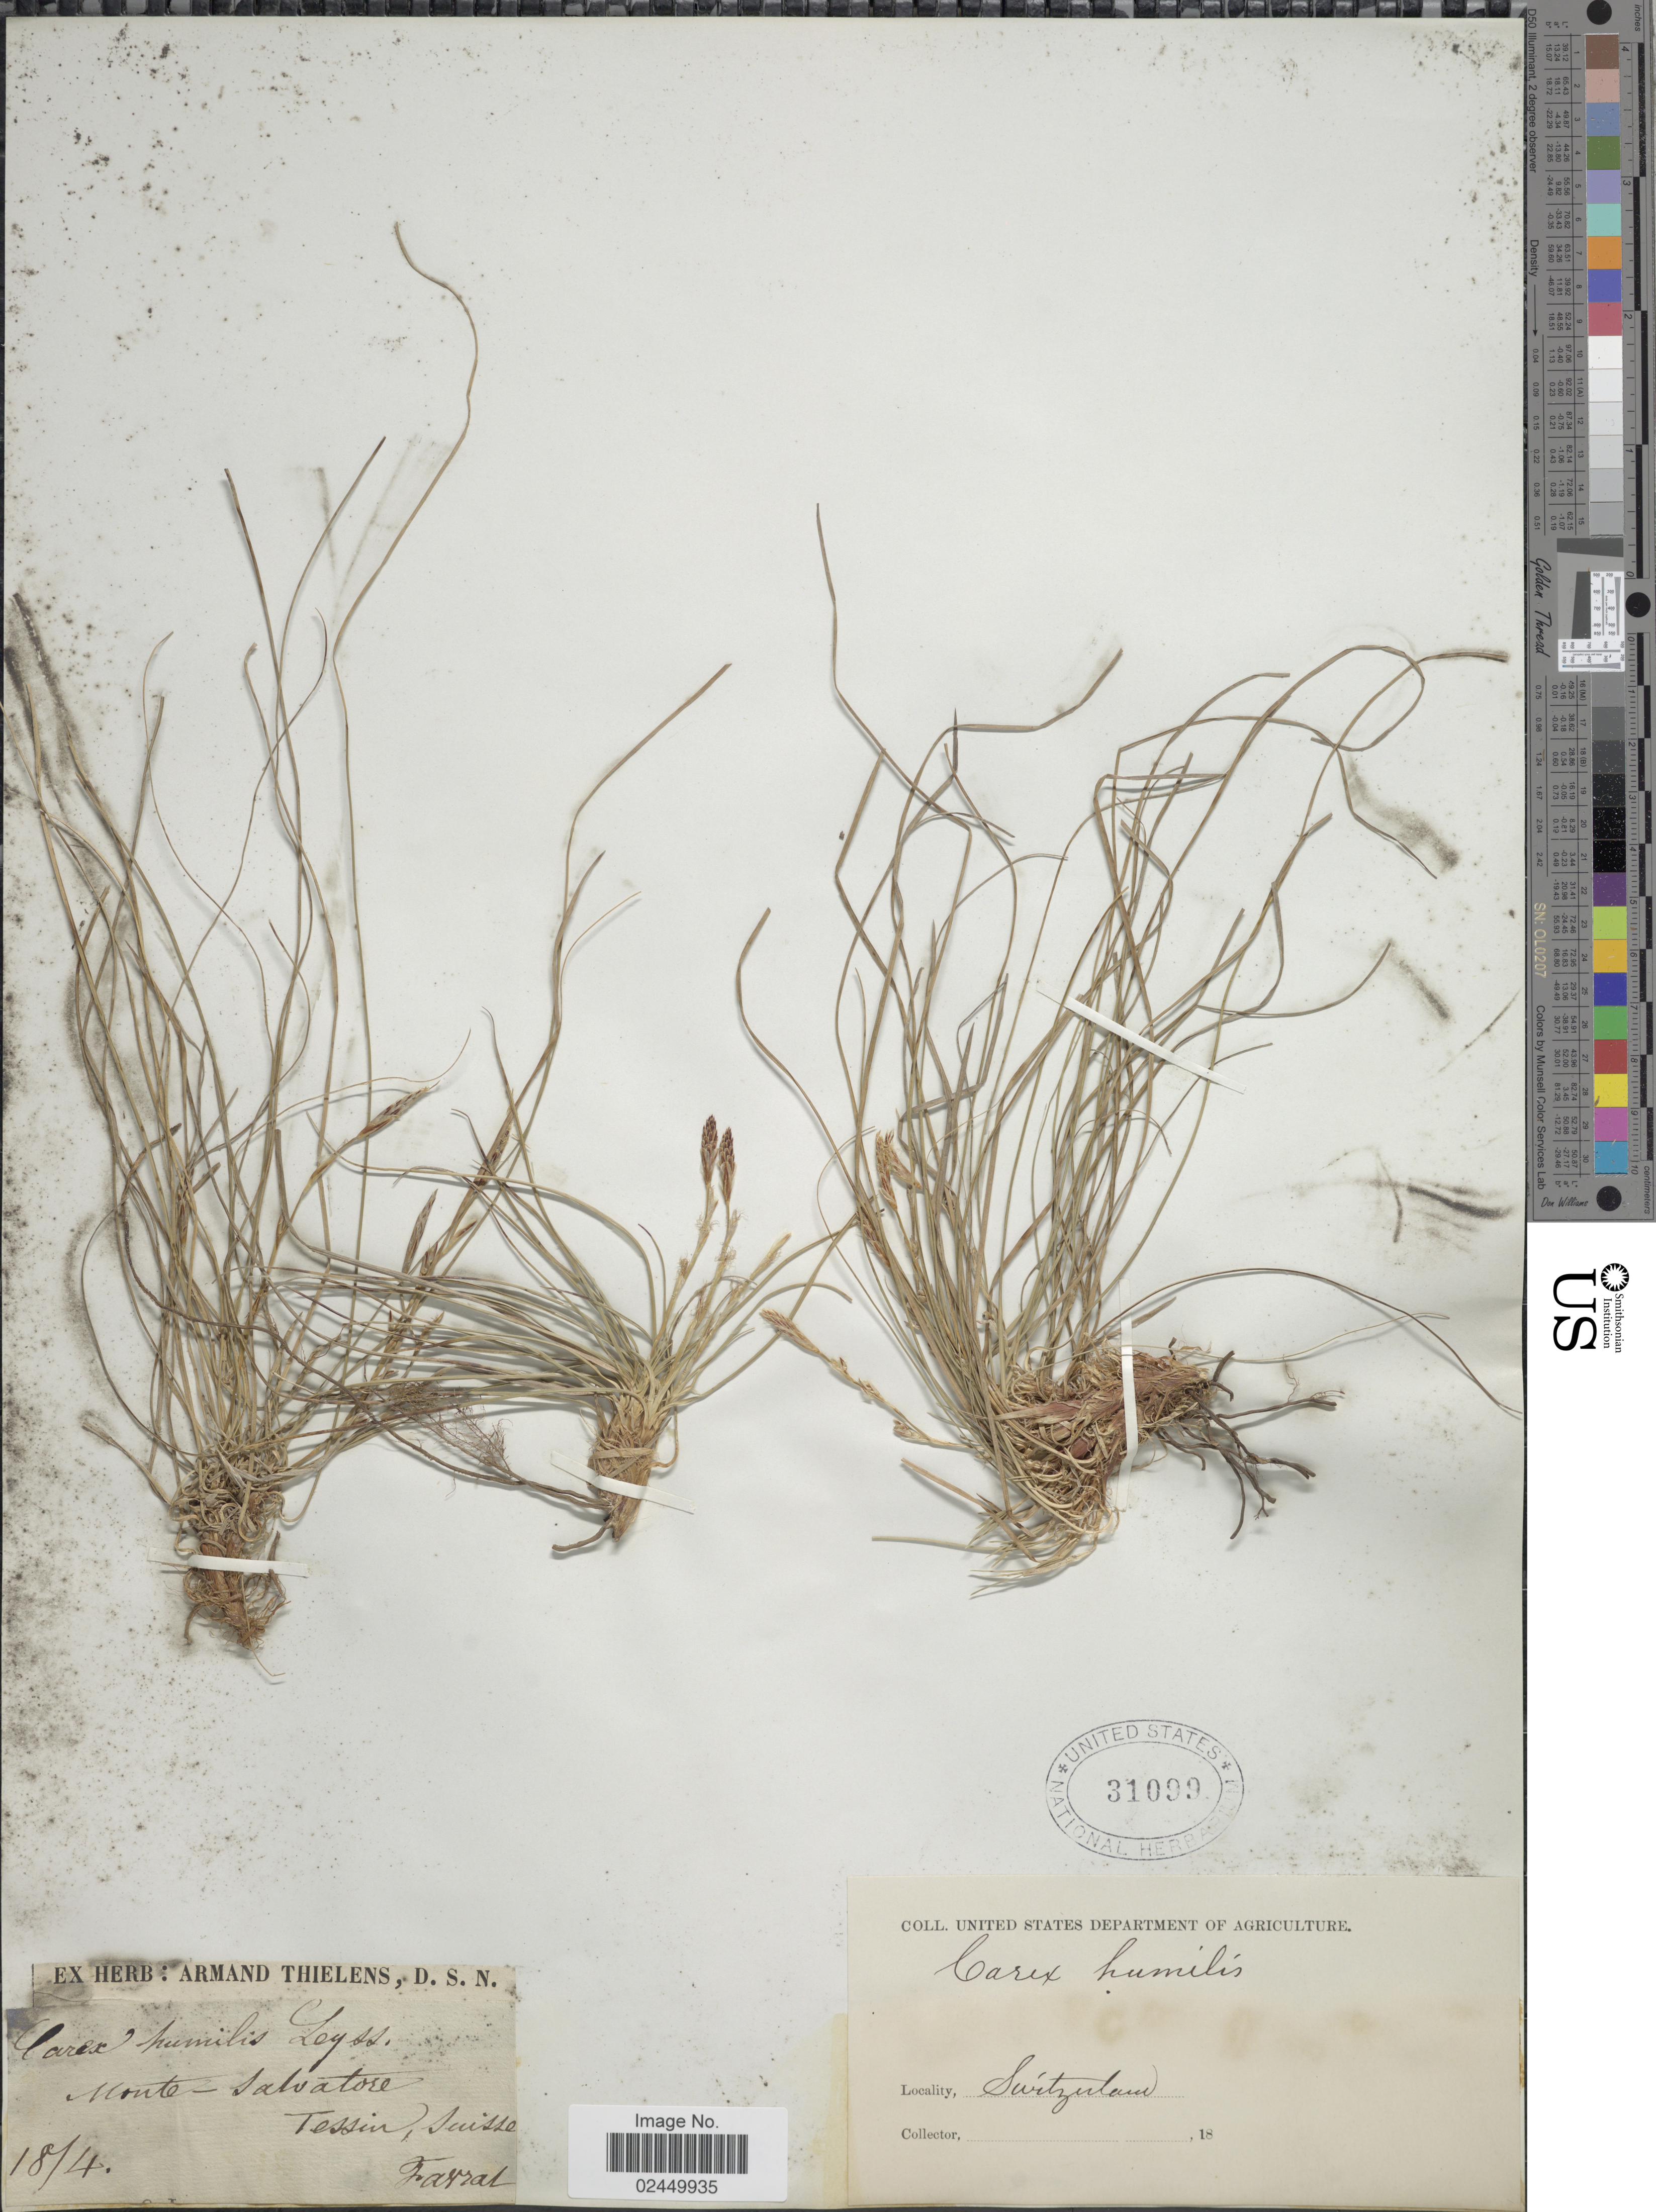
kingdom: Plantae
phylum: Tracheophyta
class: Liliopsida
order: Poales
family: Cyperaceae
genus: Carex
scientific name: Carex humilis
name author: Leyss.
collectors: L. Favrat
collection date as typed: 18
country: Switzerland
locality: Monte-Salvatore. Tessin, Suisse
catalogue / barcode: US 31099